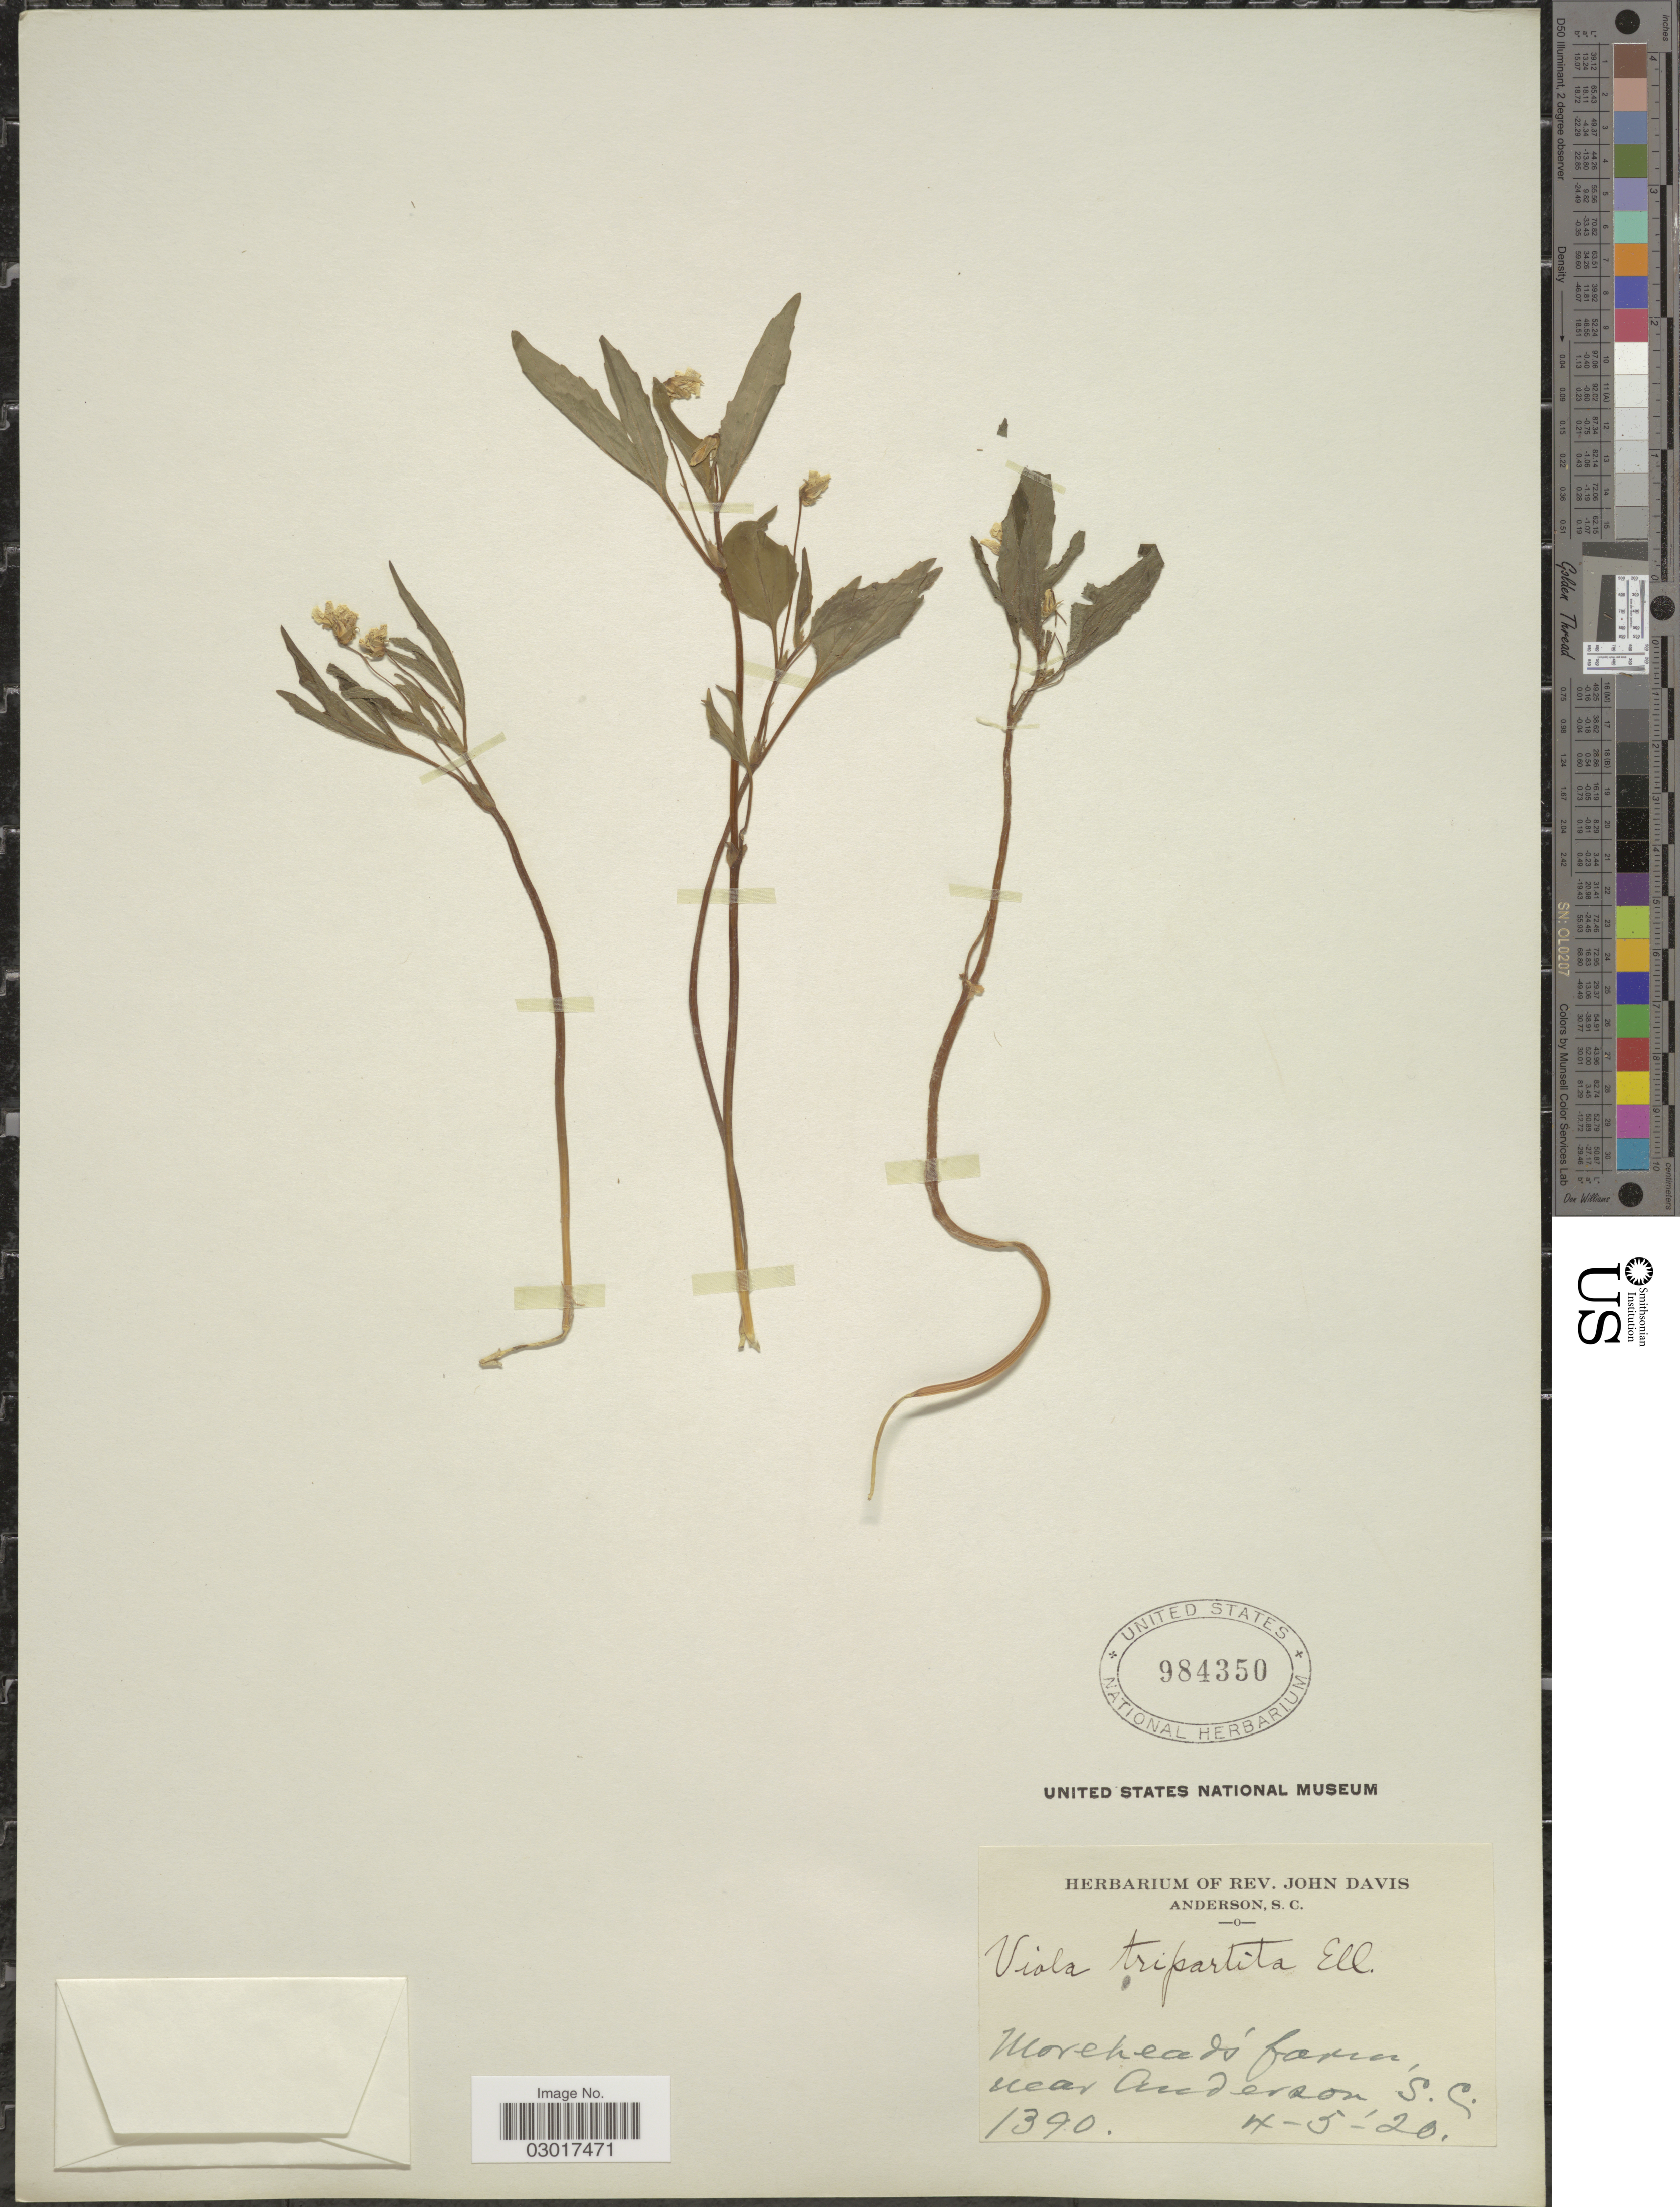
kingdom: Plantae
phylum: Tracheophyta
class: Magnoliopsida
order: Malpighiales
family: Violaceae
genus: Viola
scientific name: Viola tripartita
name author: Elliott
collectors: ex herb. Rev. John Davis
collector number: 1390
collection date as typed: Transcribed d/m/y: 5/4/20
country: United States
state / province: South Carolina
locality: Morehead's Farm near Anderson.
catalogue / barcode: US 984350